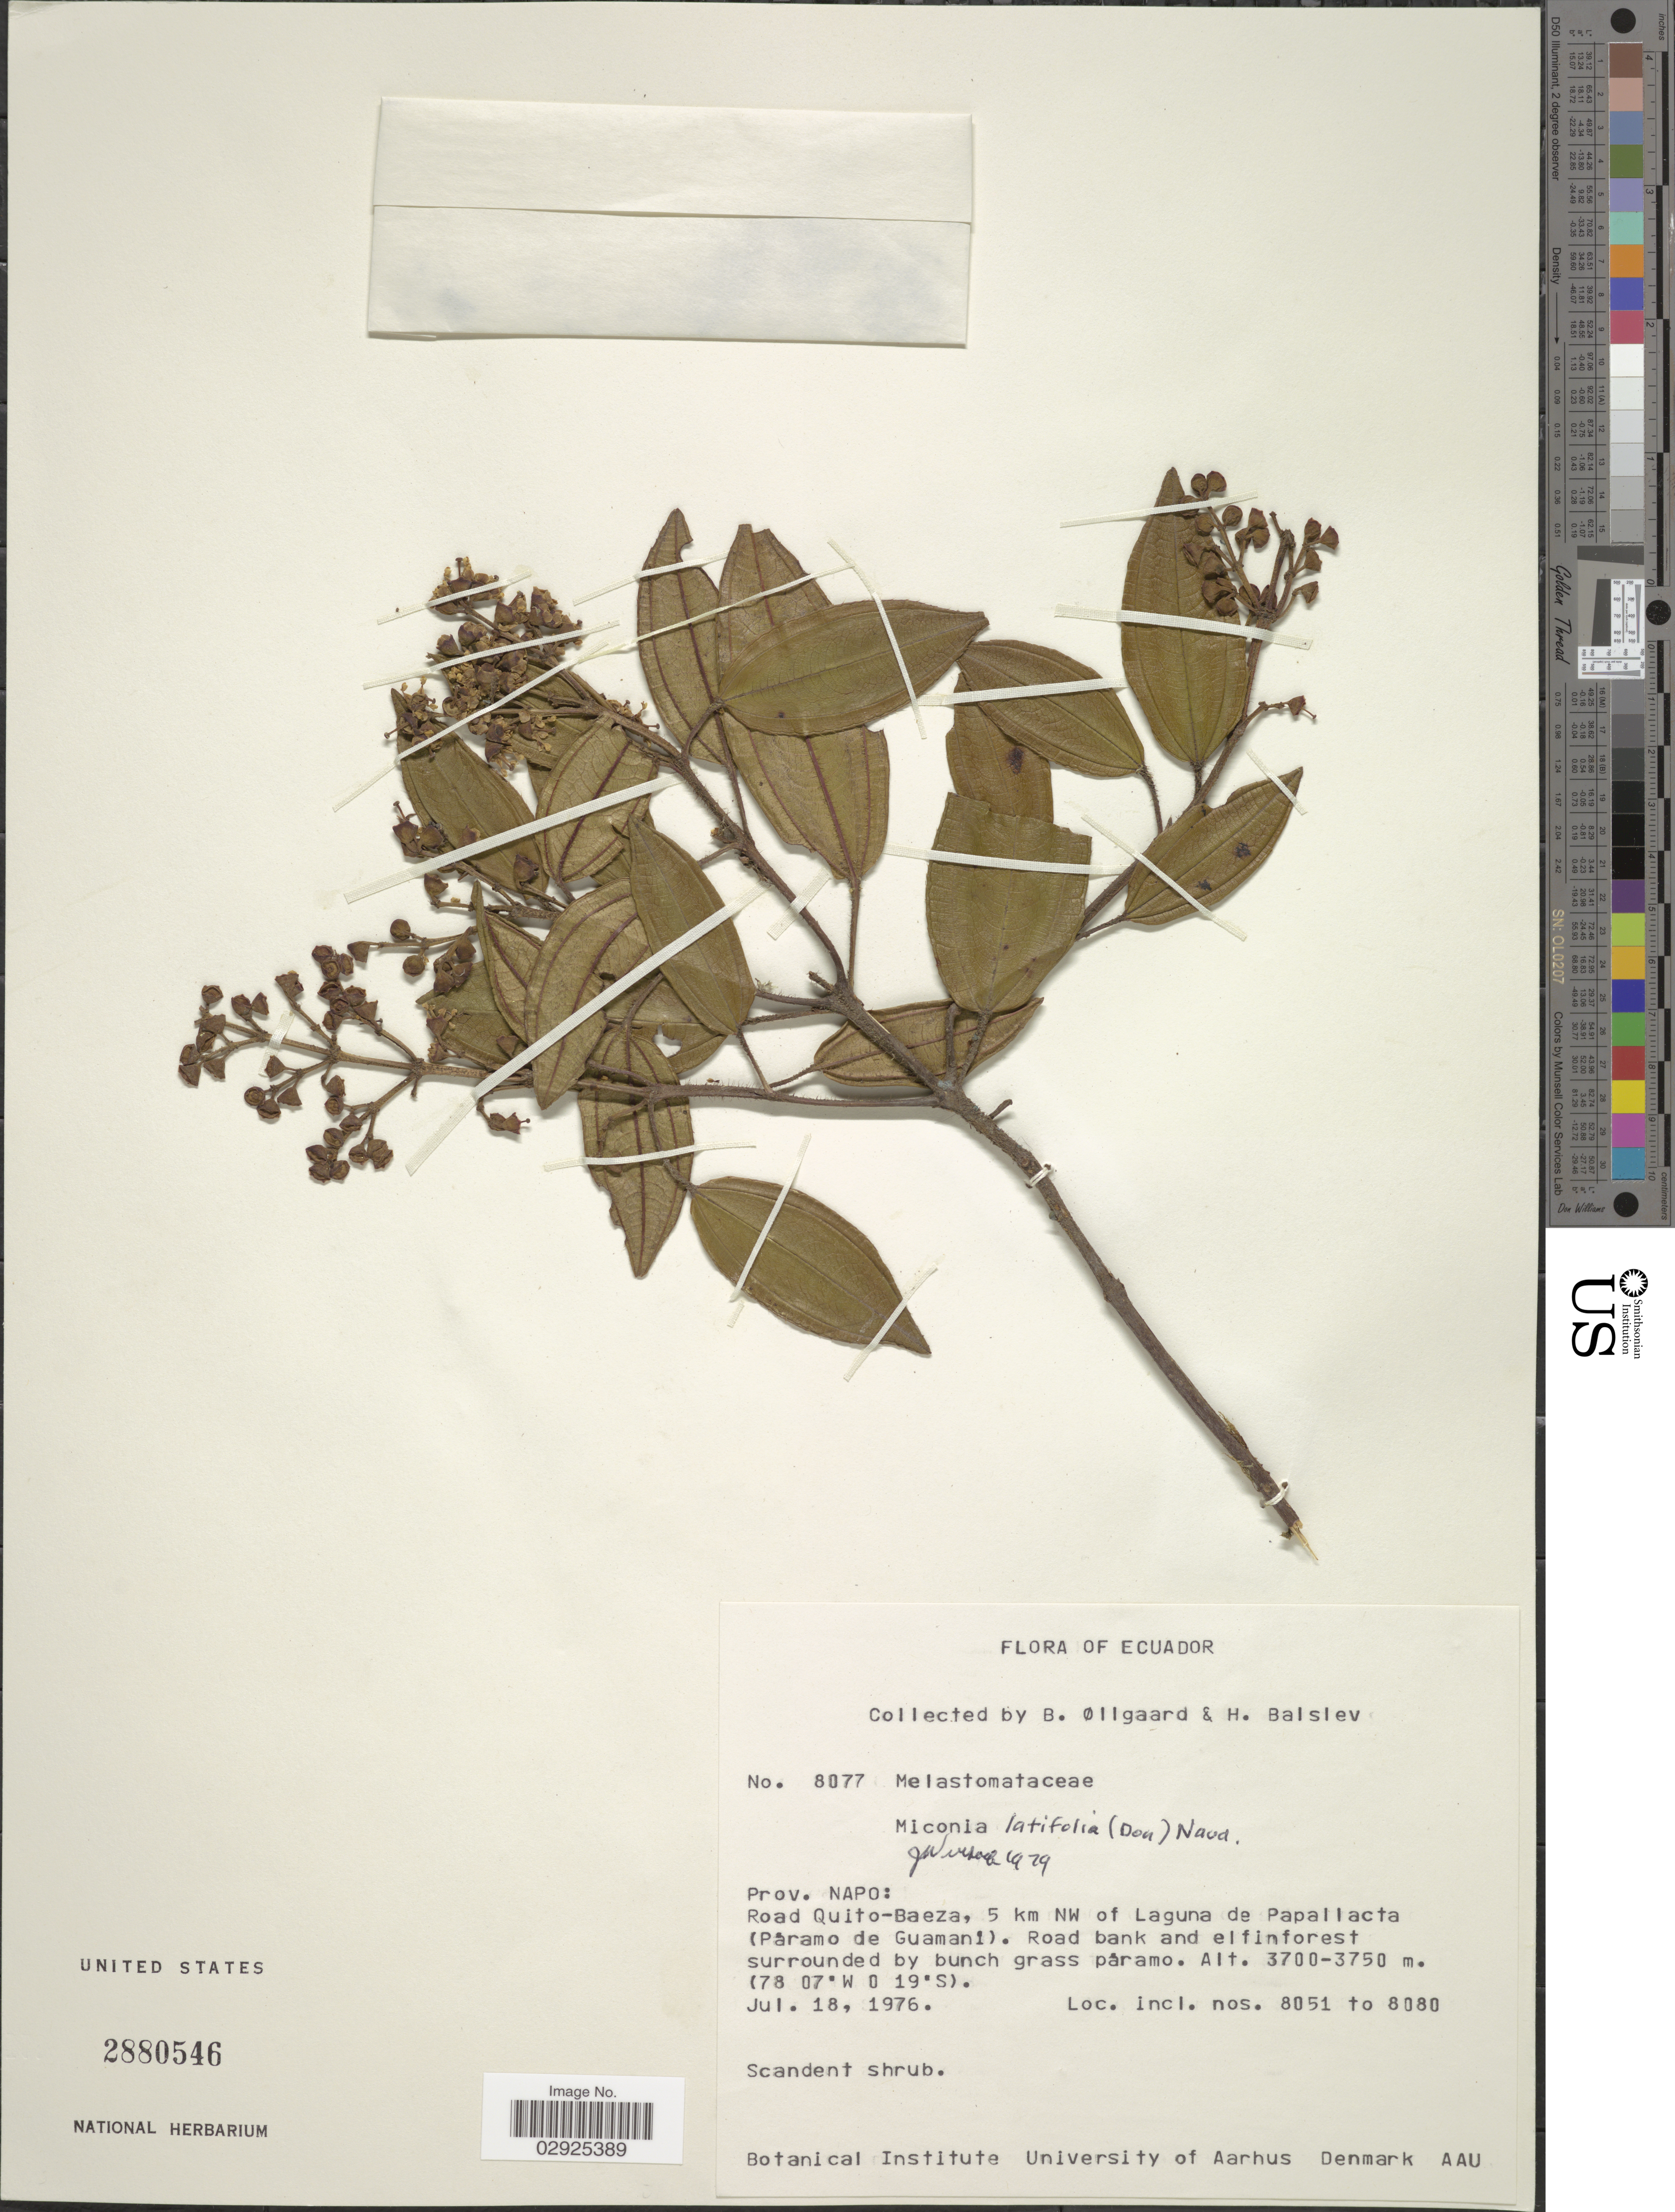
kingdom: Plantae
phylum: Tracheophyta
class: Magnoliopsida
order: Myrtales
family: Melastomataceae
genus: Miconia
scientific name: Miconia latifolia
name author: (D. Don) Naudin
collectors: B. Øllgaard & H. Balslev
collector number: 8077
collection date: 1976-07-18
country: Ecuador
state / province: Napo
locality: Road Quito-Baeza, 5 km NE of Laguna de Papallacta (Paramo de Guamani).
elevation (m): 3700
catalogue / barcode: US 2880546